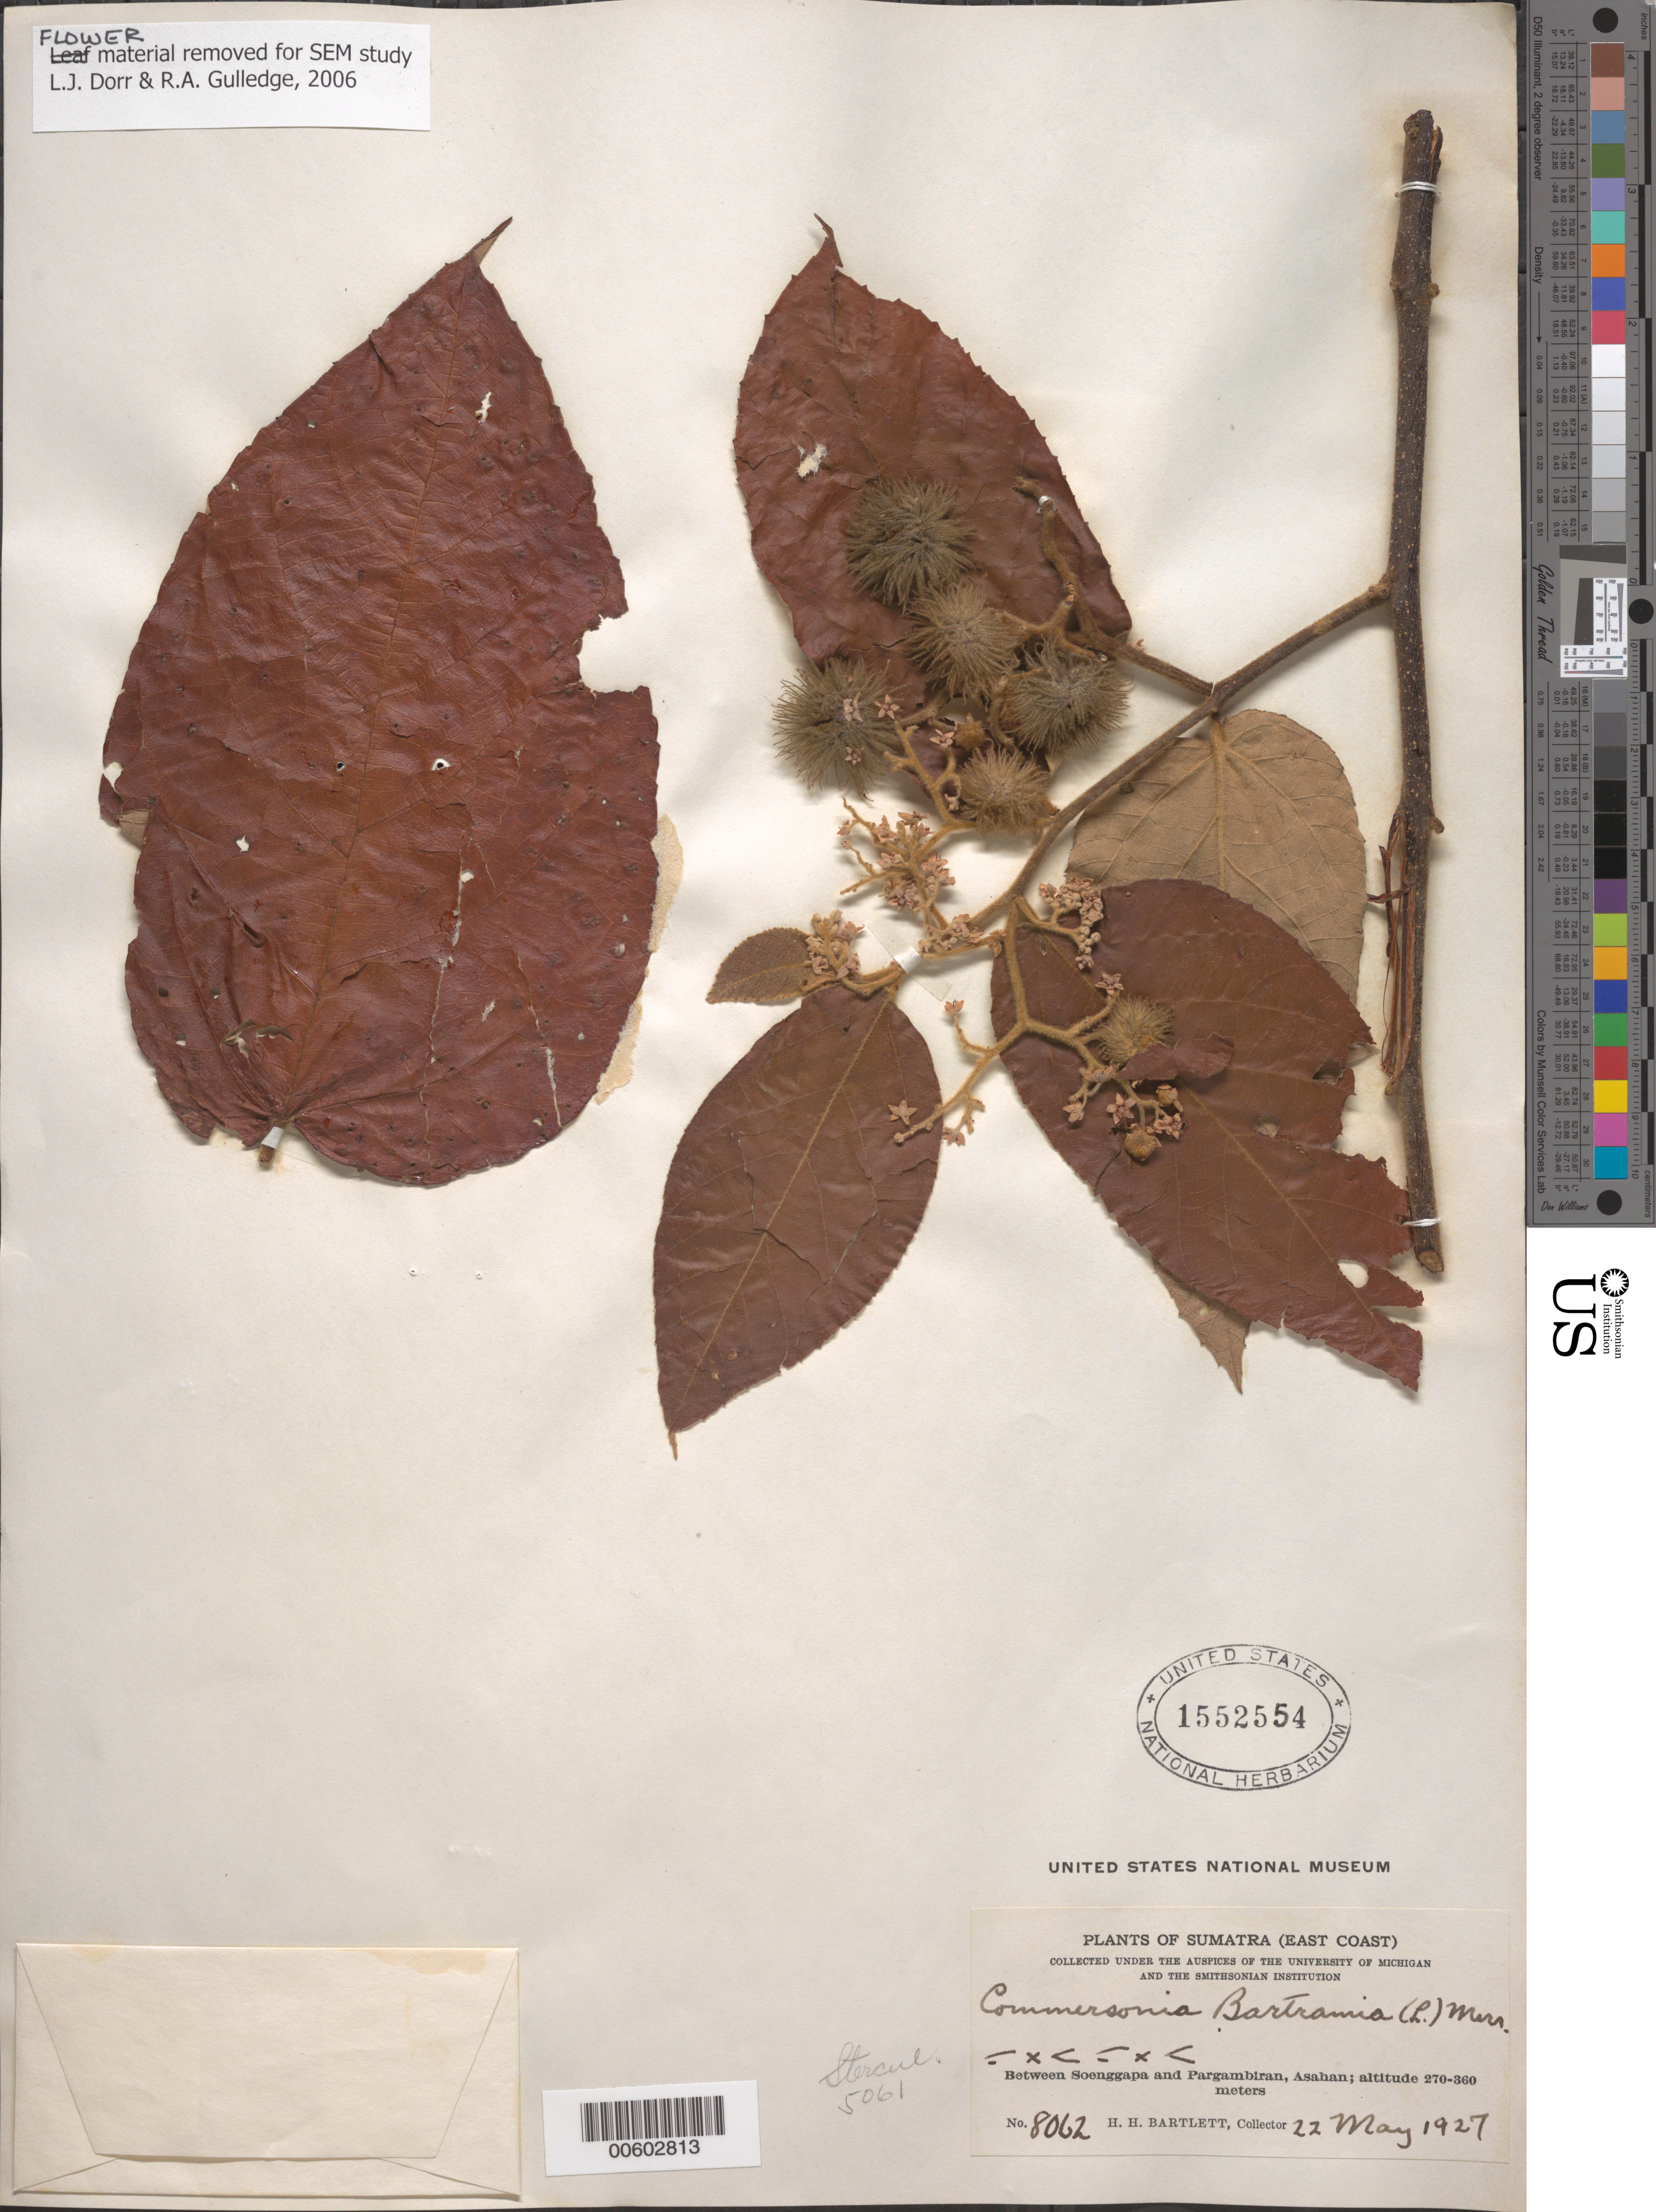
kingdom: Plantae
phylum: Tracheophyta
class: Magnoliopsida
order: Malvales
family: Malvaceae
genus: Commersonia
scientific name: Commersonia bartramia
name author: (L.) Merr.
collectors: H. H. Bartlett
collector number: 8062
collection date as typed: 22 May 1927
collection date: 1927-05-22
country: Indonesia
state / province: Sumatra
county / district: Sumatera Utara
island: Sumatra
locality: East Coast, between Soenggapa and Pargambiran, Asahan. [Province: Sumatera Utara is local name for North Sumatra.]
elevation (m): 270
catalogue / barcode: US 1552554